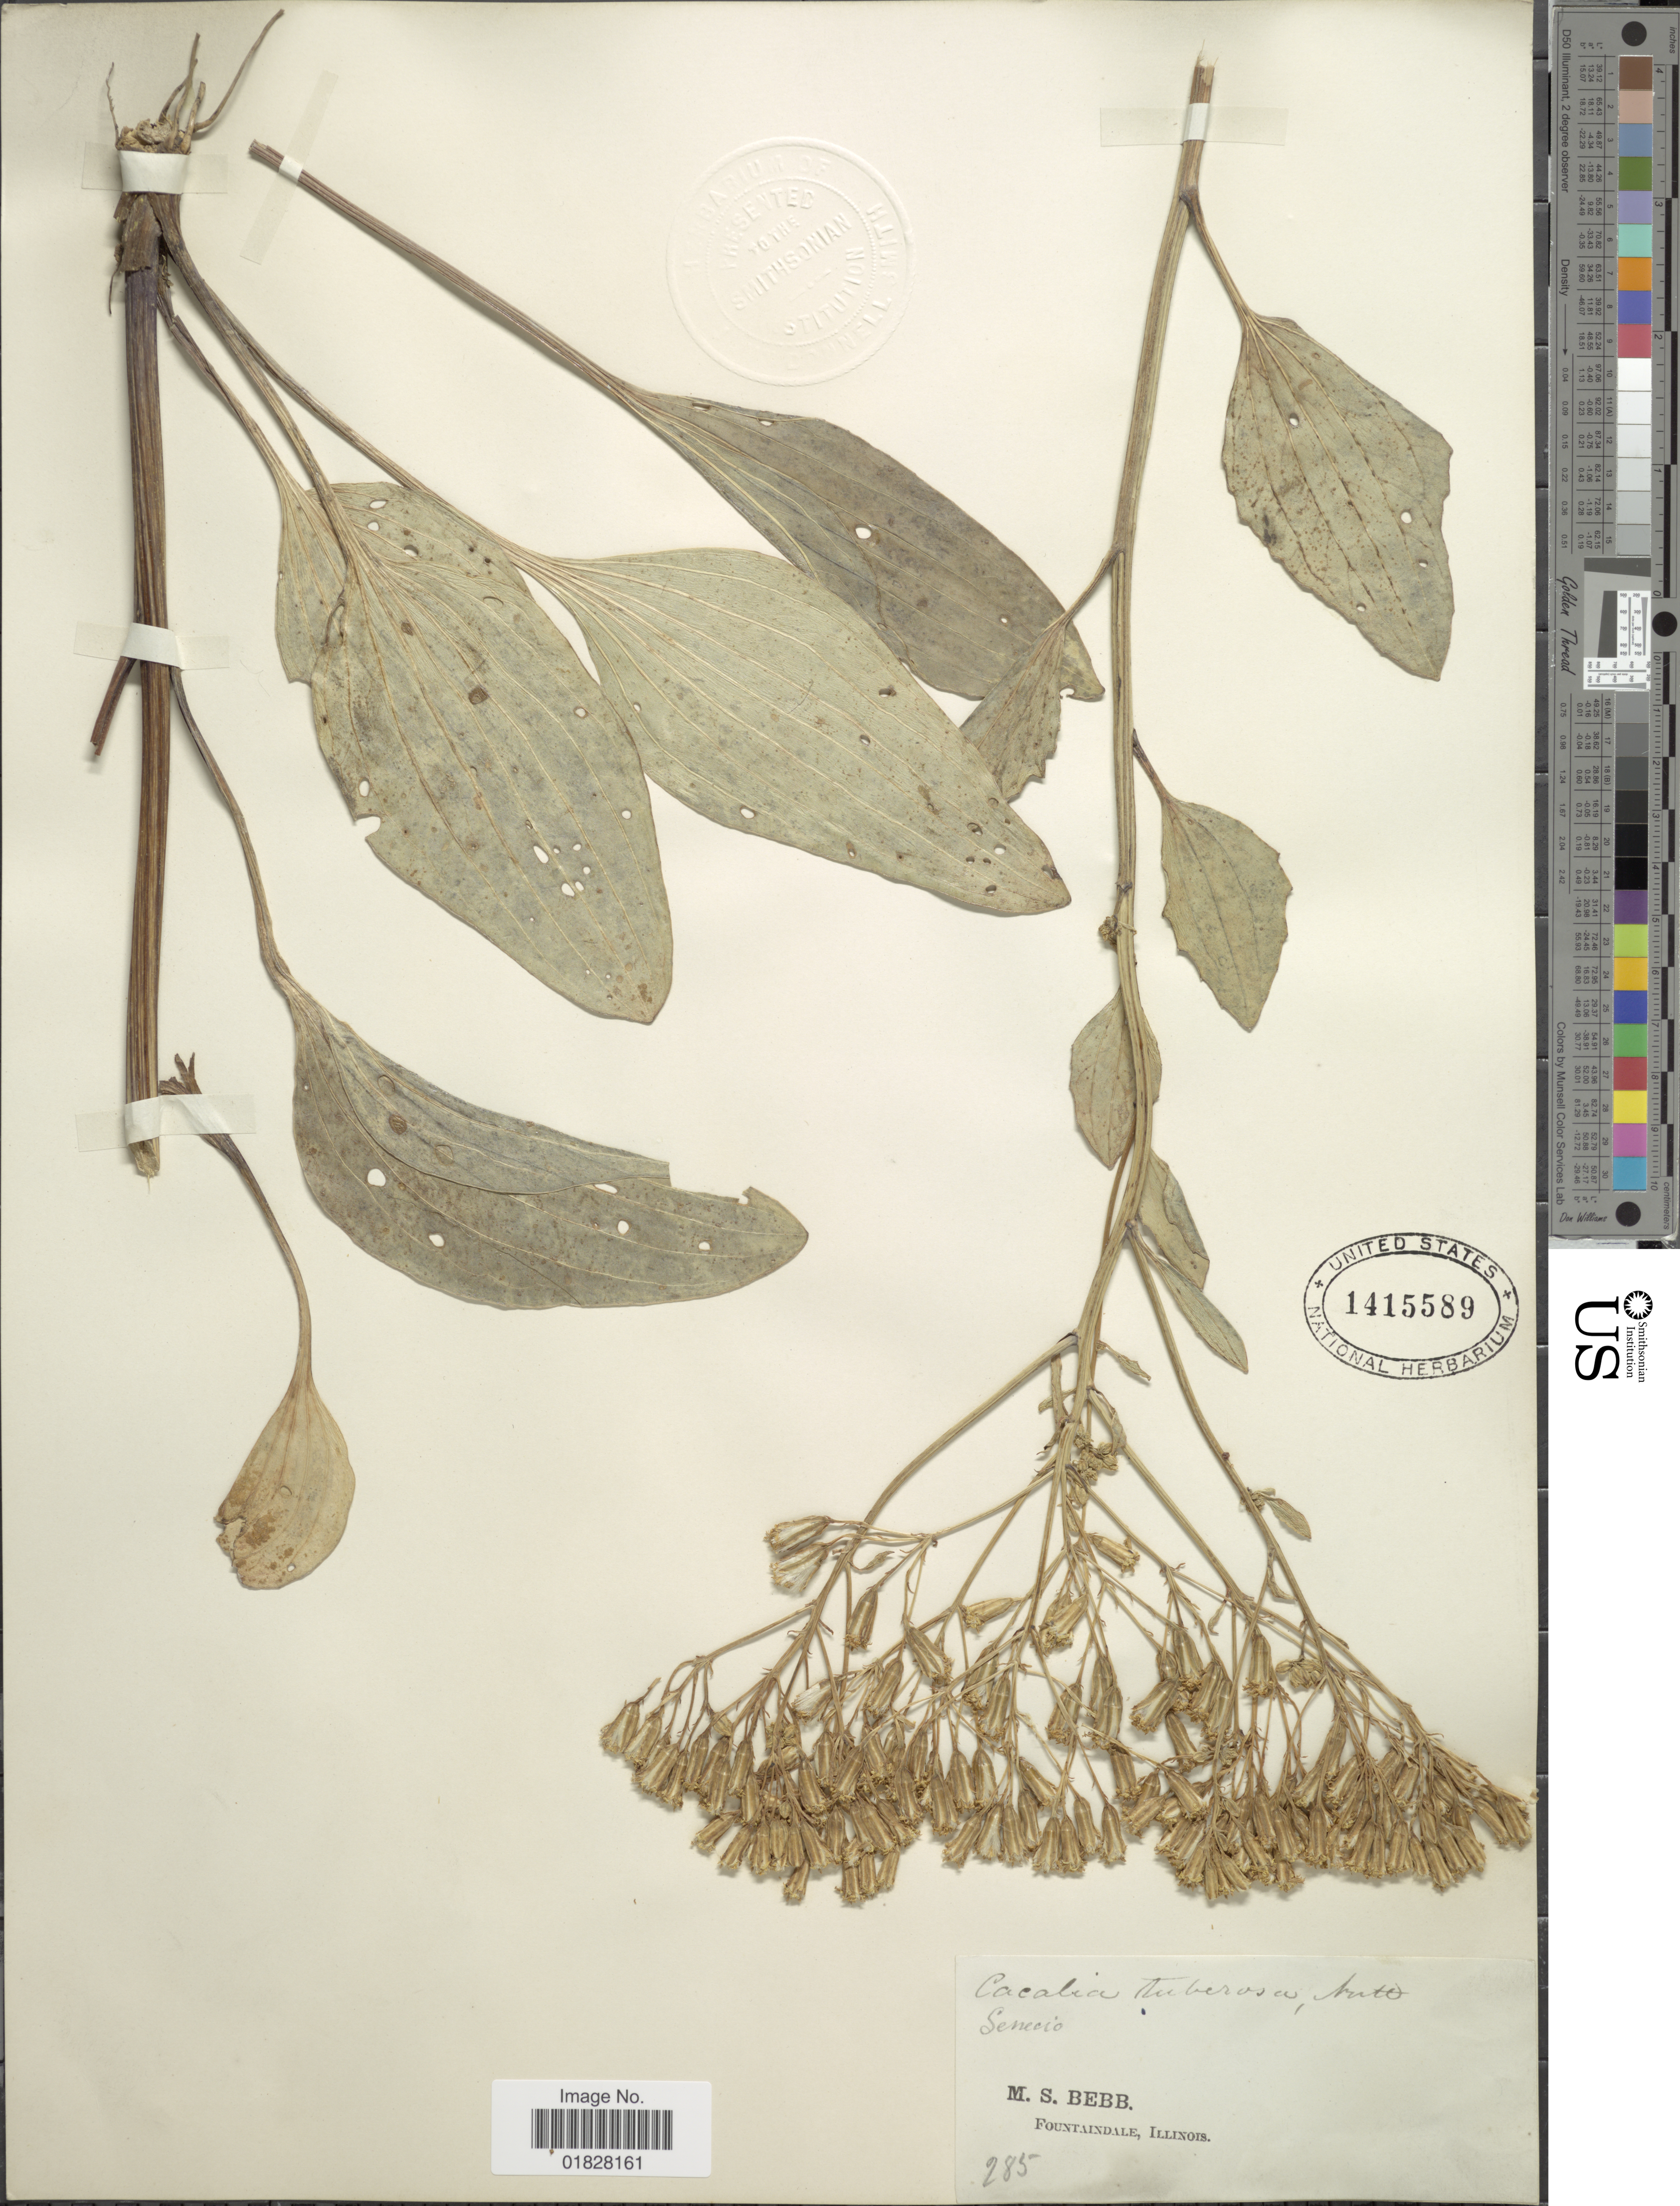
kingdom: Plantae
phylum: Tracheophyta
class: Magnoliopsida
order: Asterales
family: Asteraceae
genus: Arnoglossum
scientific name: Arnoglossum plantagineum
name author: Raf.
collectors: M. Bebb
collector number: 285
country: United States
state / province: Illinois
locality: Fountaindale, Illinois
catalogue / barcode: US 1415589